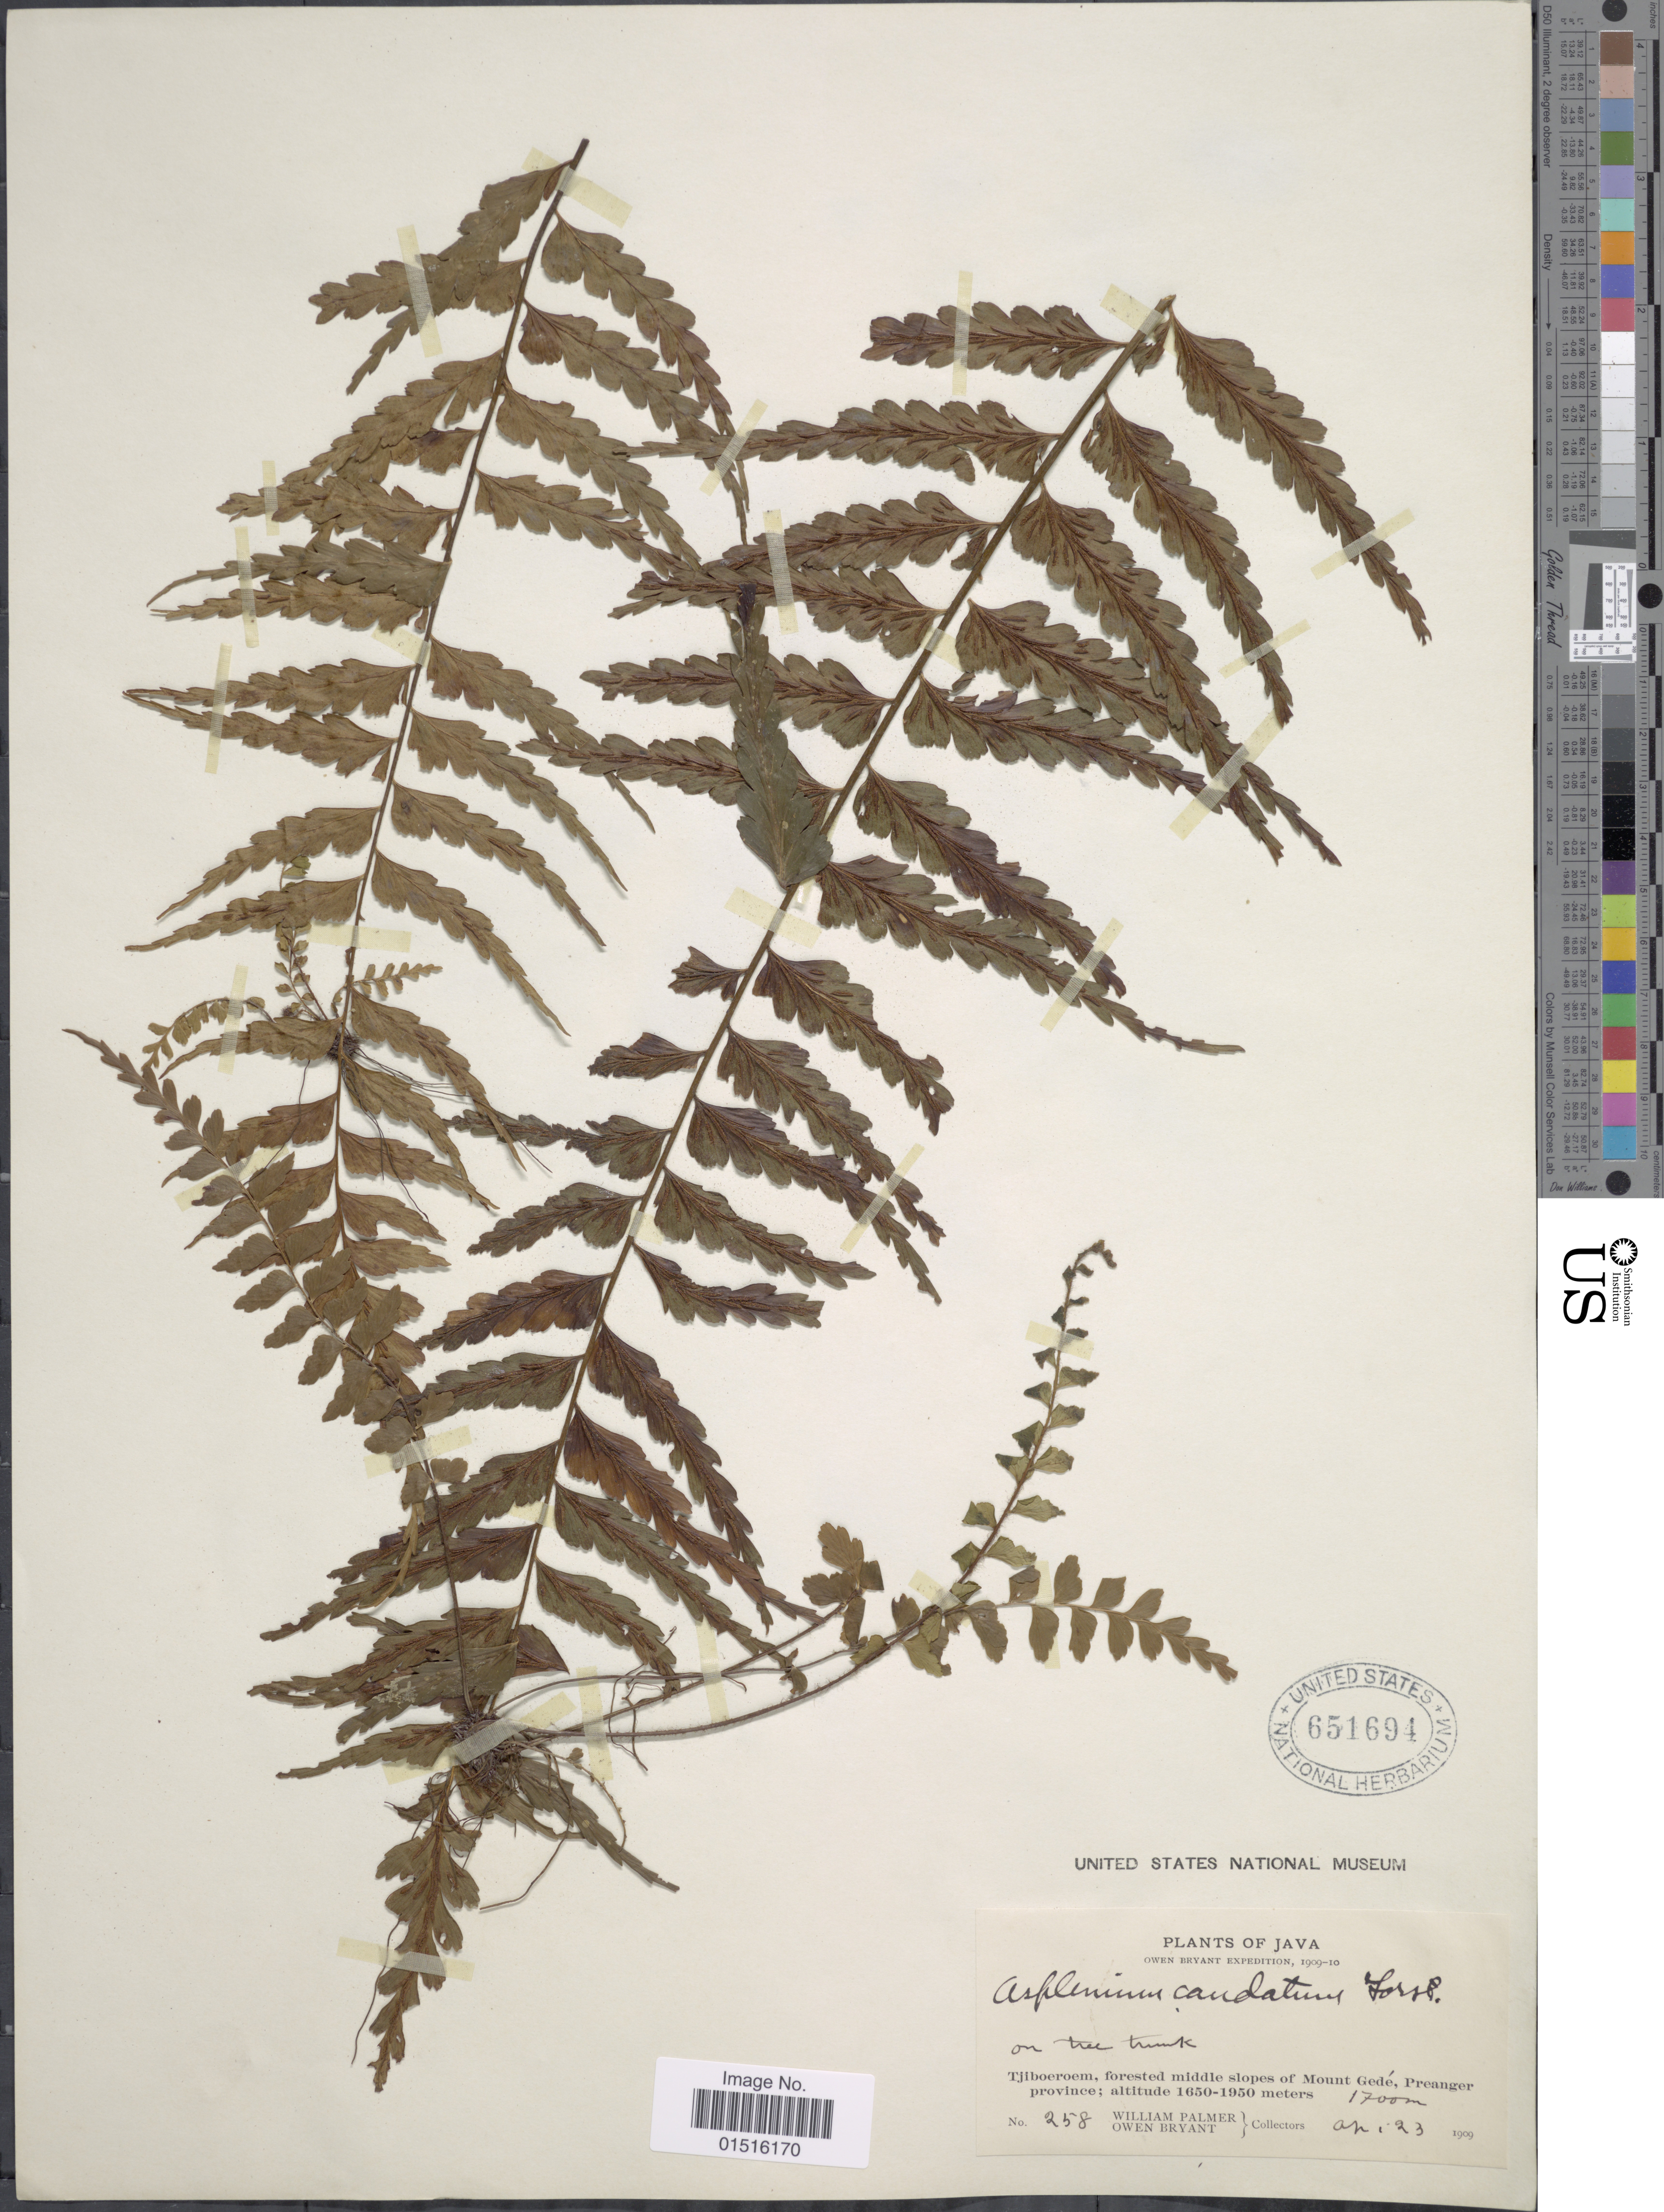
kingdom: Plantae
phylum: Tracheophyta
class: Polypodiopsida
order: Polypodiales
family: Aspleniaceae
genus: Asplenium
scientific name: Asplenium truncatum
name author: Blume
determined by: Salgado, A. E.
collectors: W. Palmer & O. Bryant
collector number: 258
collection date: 1909-04-23/1910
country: Indonesia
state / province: Java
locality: Tjiboeroem, forested middle slopes of Mount Gede, Preanger province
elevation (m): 1700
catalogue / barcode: US 651694